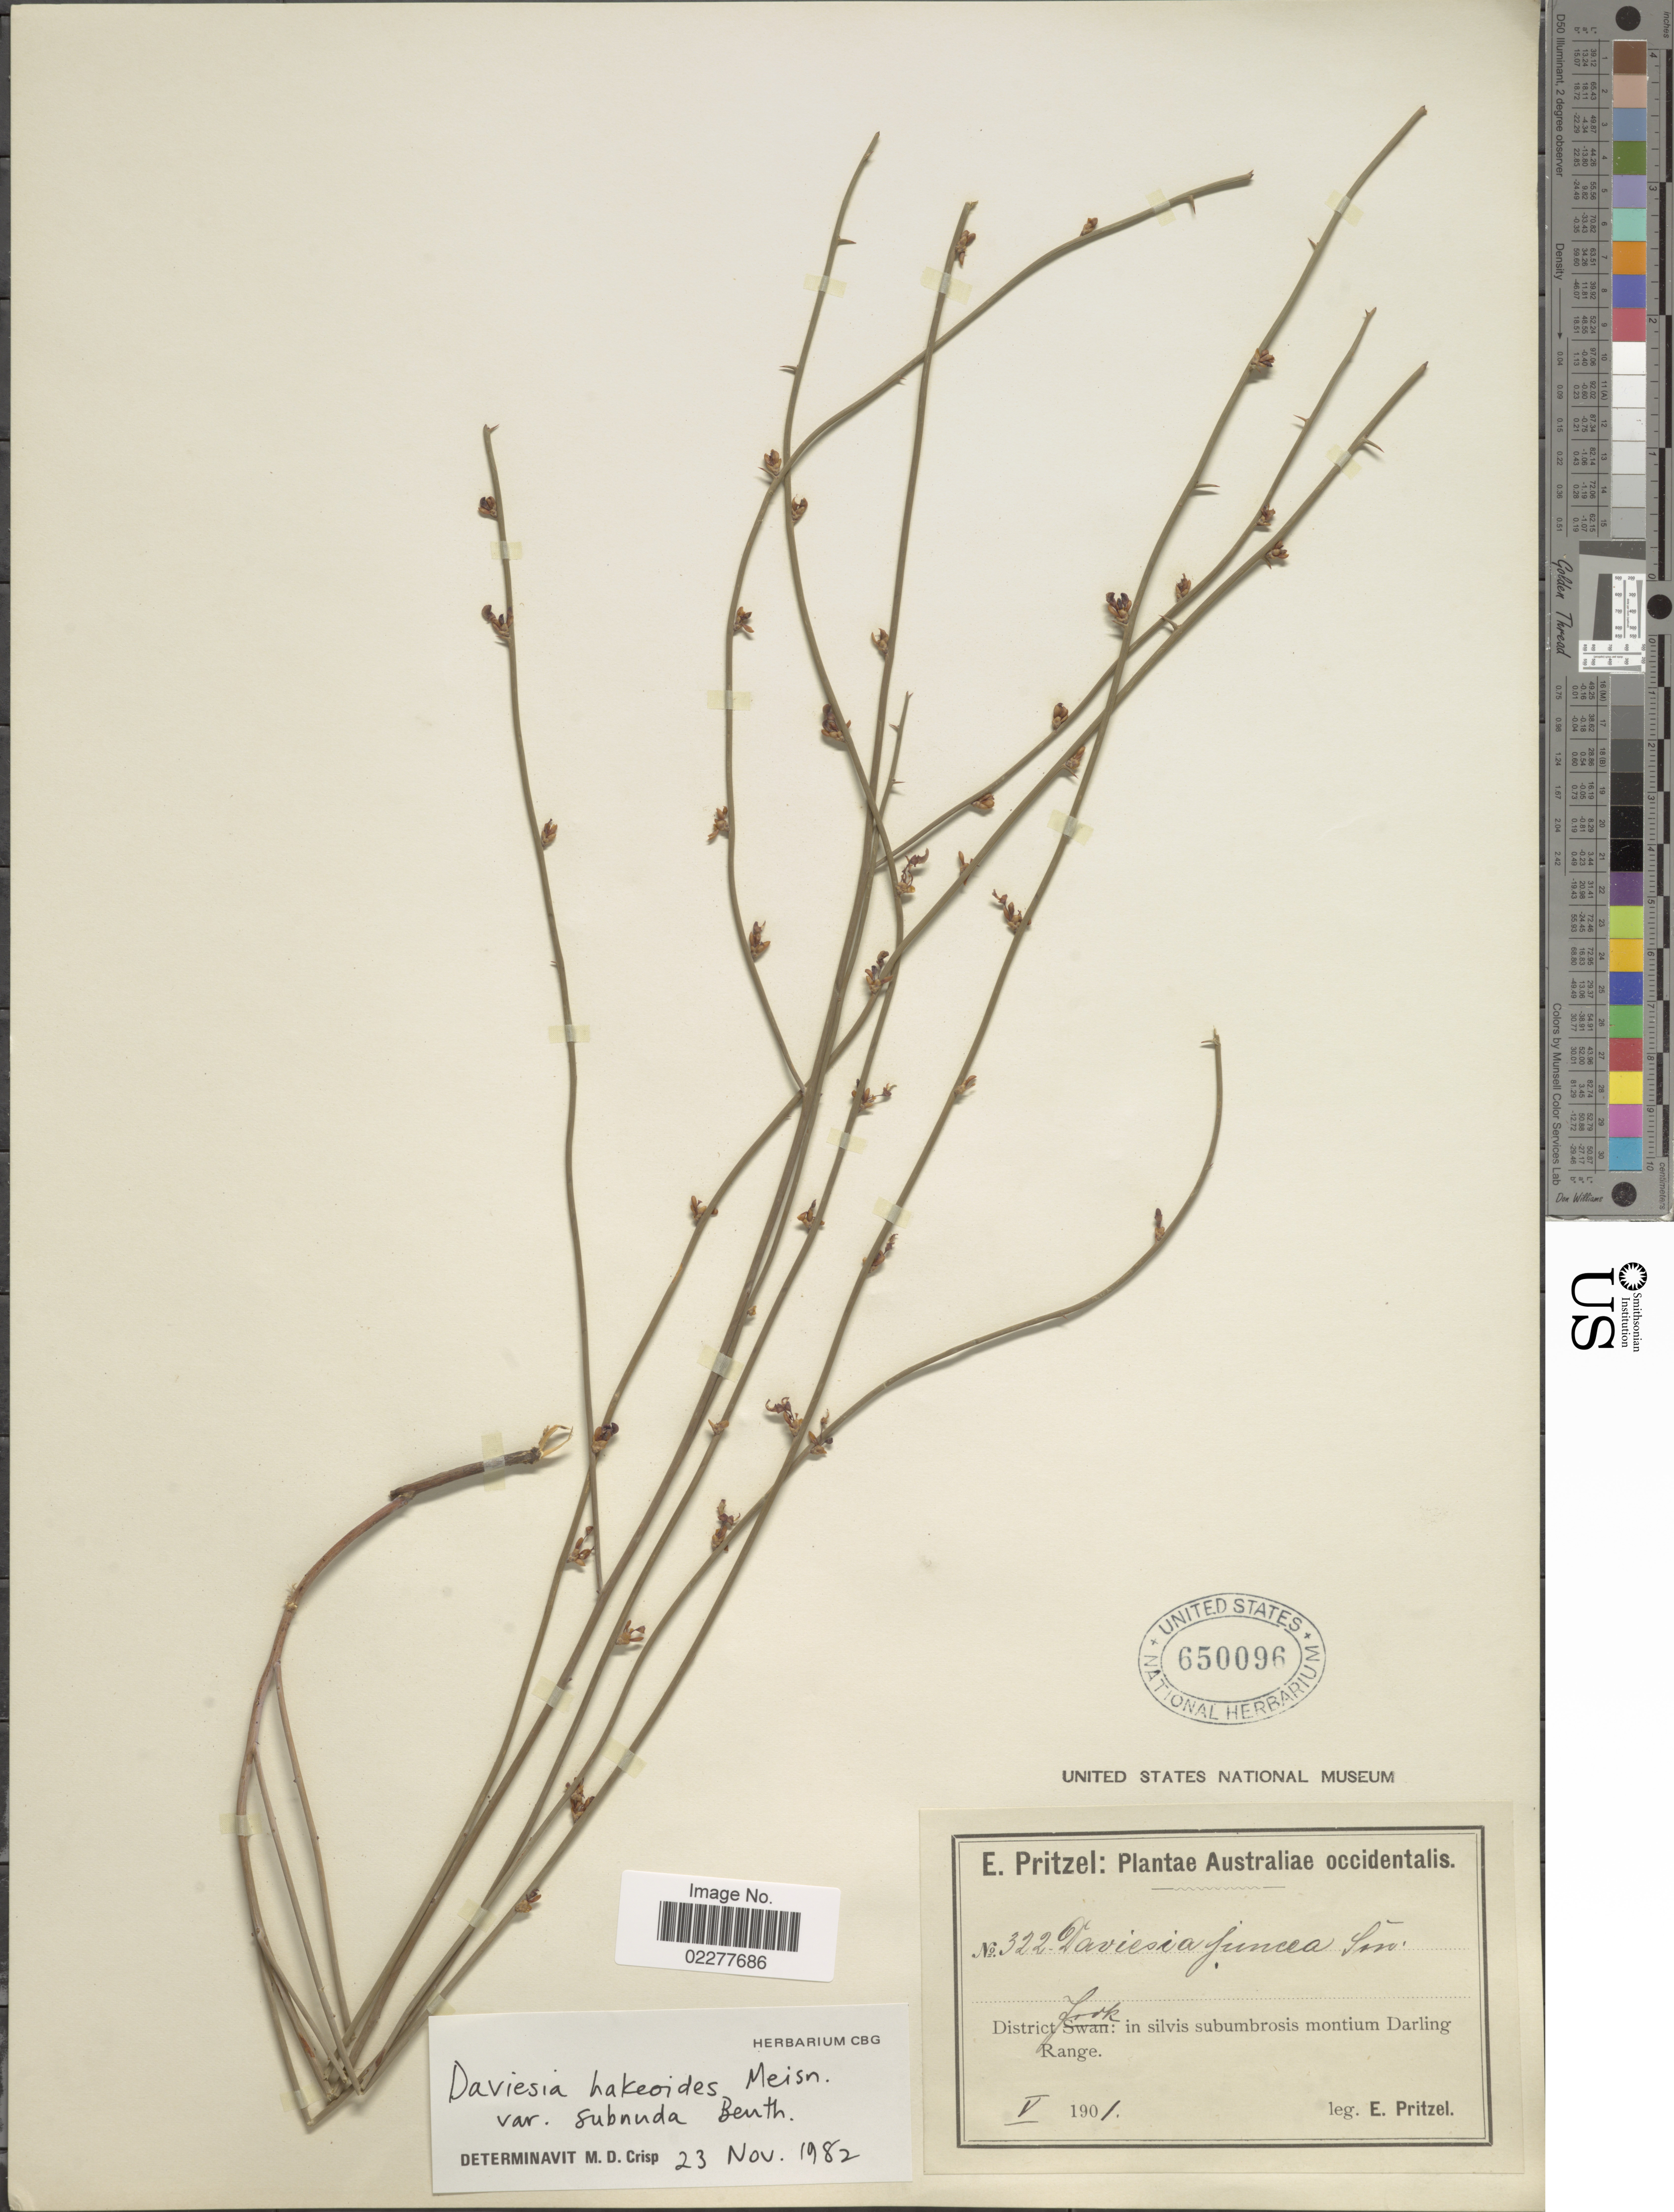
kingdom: Plantae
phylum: Tracheophyta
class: Magnoliopsida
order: Fabales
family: Fabaceae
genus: Daviesia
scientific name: Daviesia hakeoides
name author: Meisn.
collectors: E. G. Pritzel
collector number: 322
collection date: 1901-05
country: Australia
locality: Australiae occidentalis. District Fork : in silvis subumbrosis montium Darling Range.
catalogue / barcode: US 650096